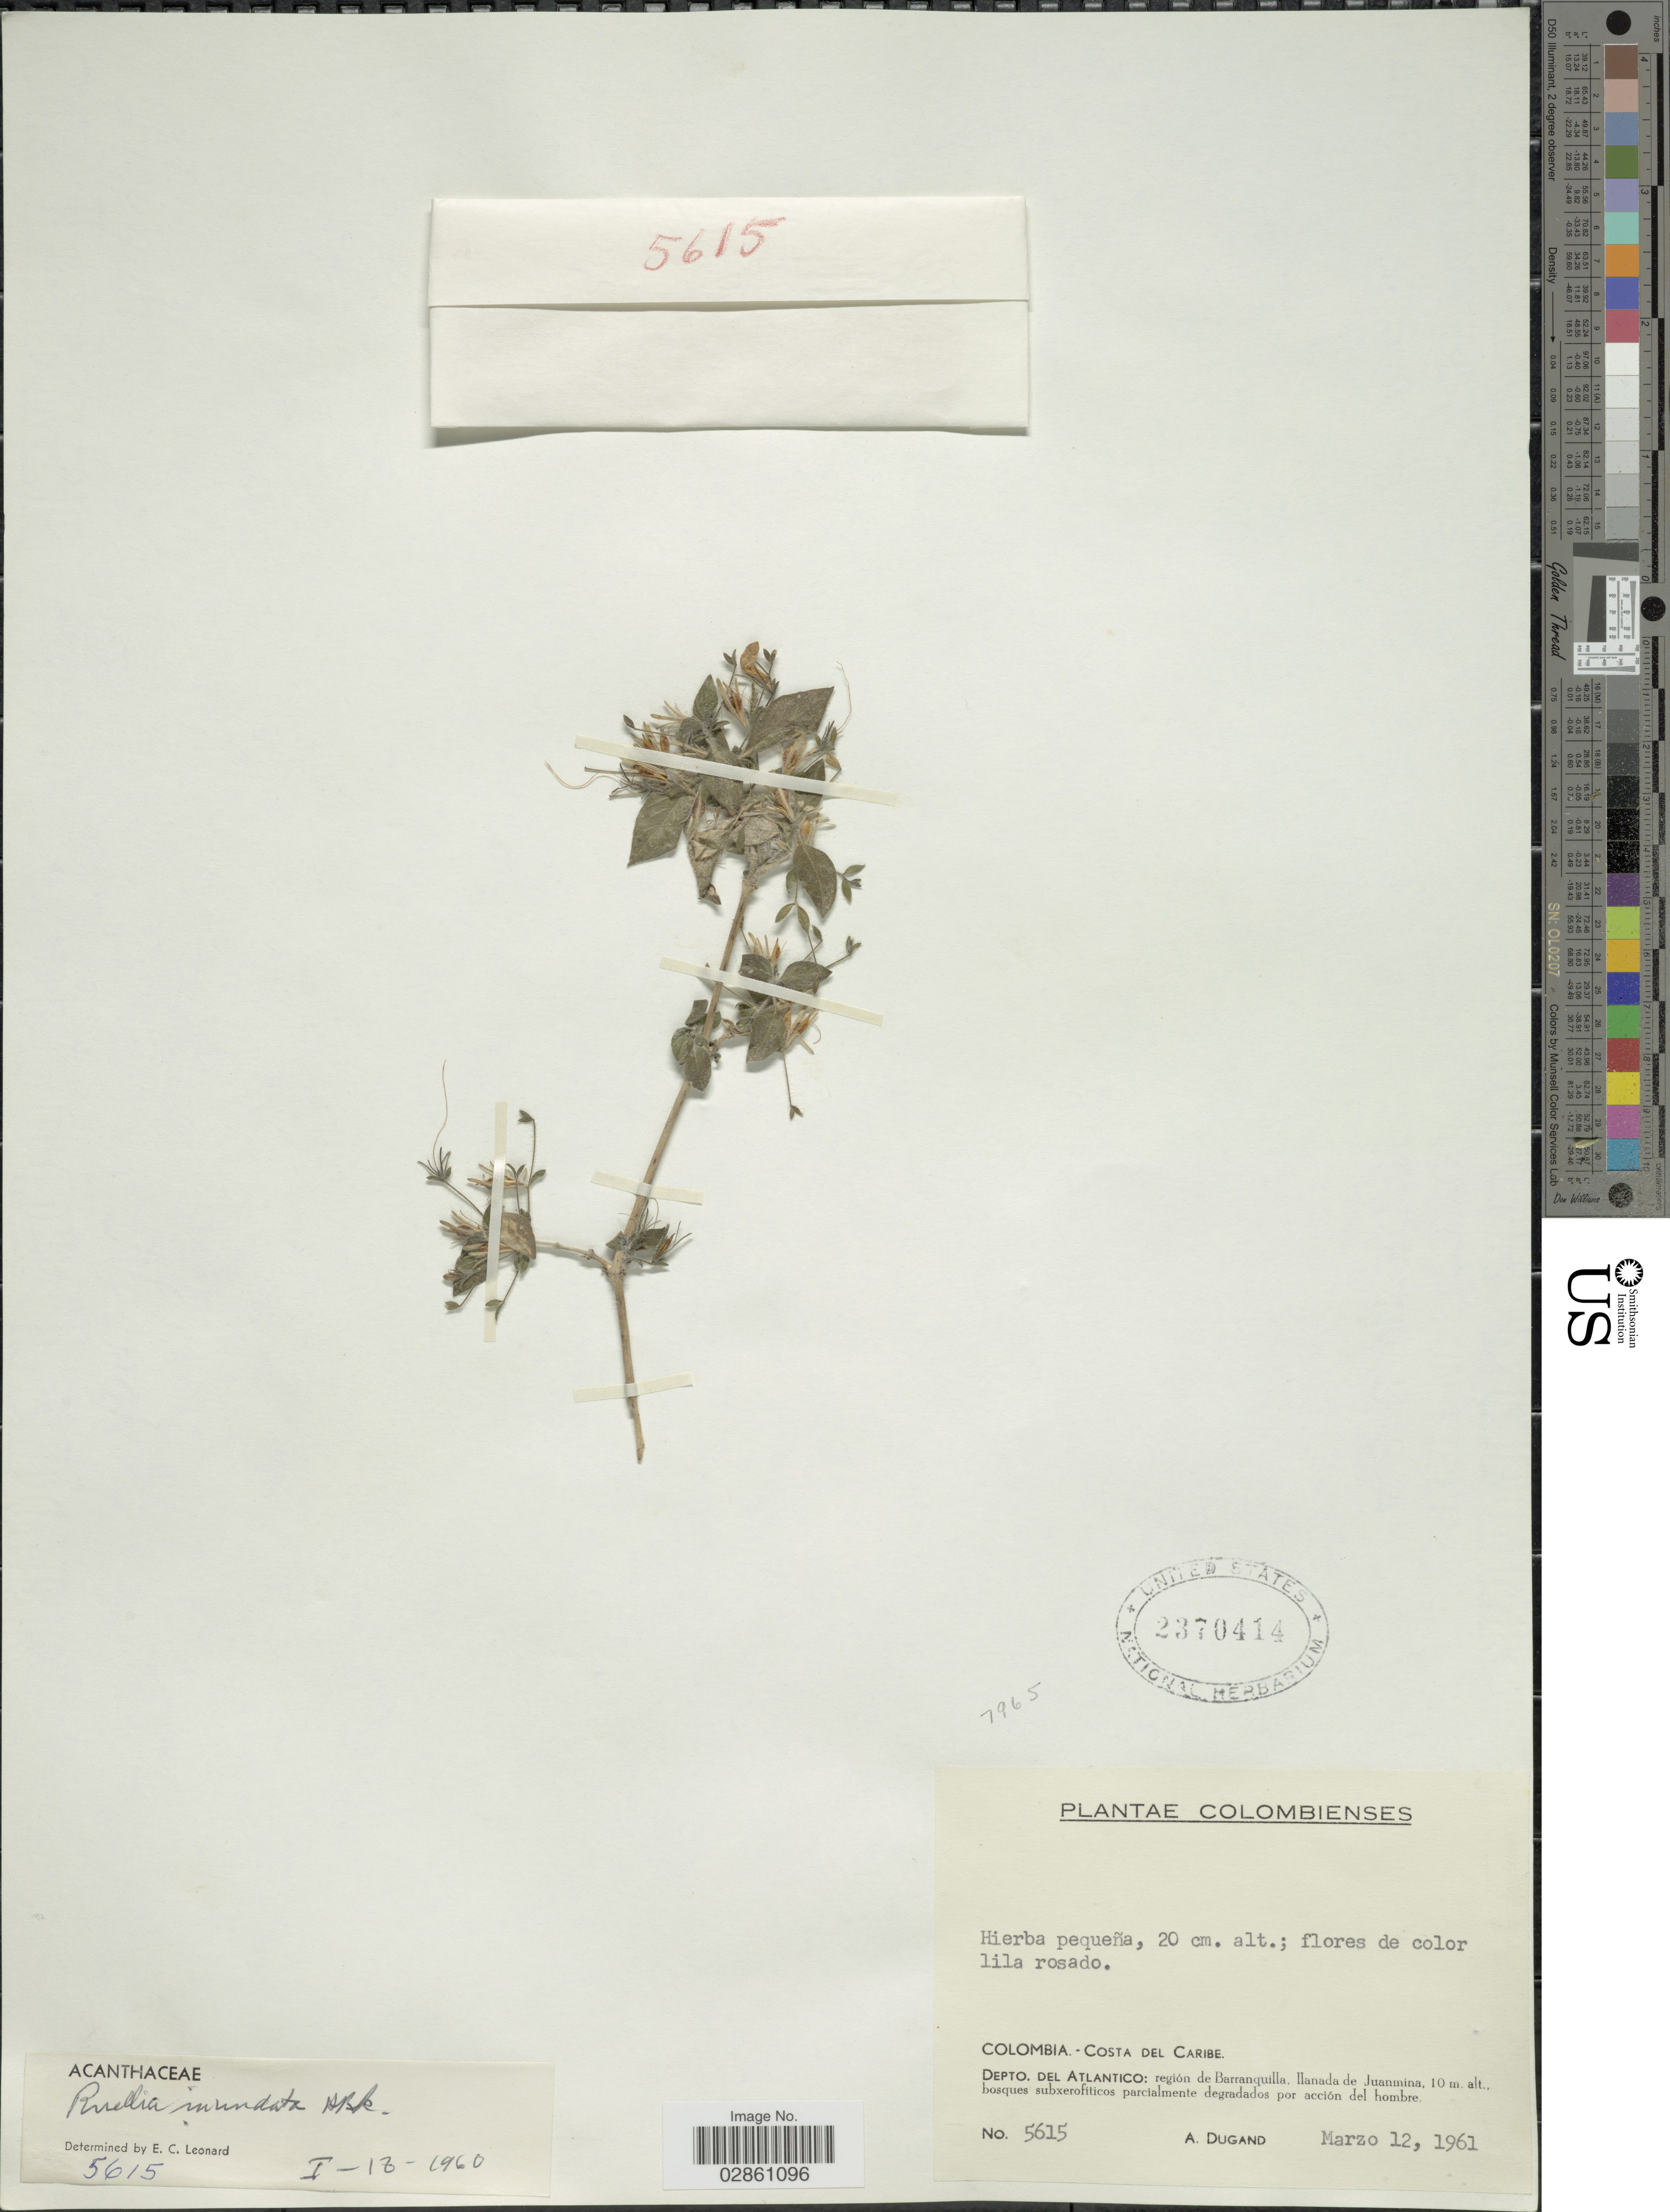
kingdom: Plantae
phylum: Tracheophyta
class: Magnoliopsida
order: Lamiales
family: Acanthaceae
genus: Ruellia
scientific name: Ruellia inundata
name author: Kunth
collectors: A. Dugand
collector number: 5615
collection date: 1961-03-12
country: Colombia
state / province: Atlántico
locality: Costa del Caribe. Depto. del Atlantico: region de Barranquilla, llanada de Juanmina.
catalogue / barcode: US 2370414